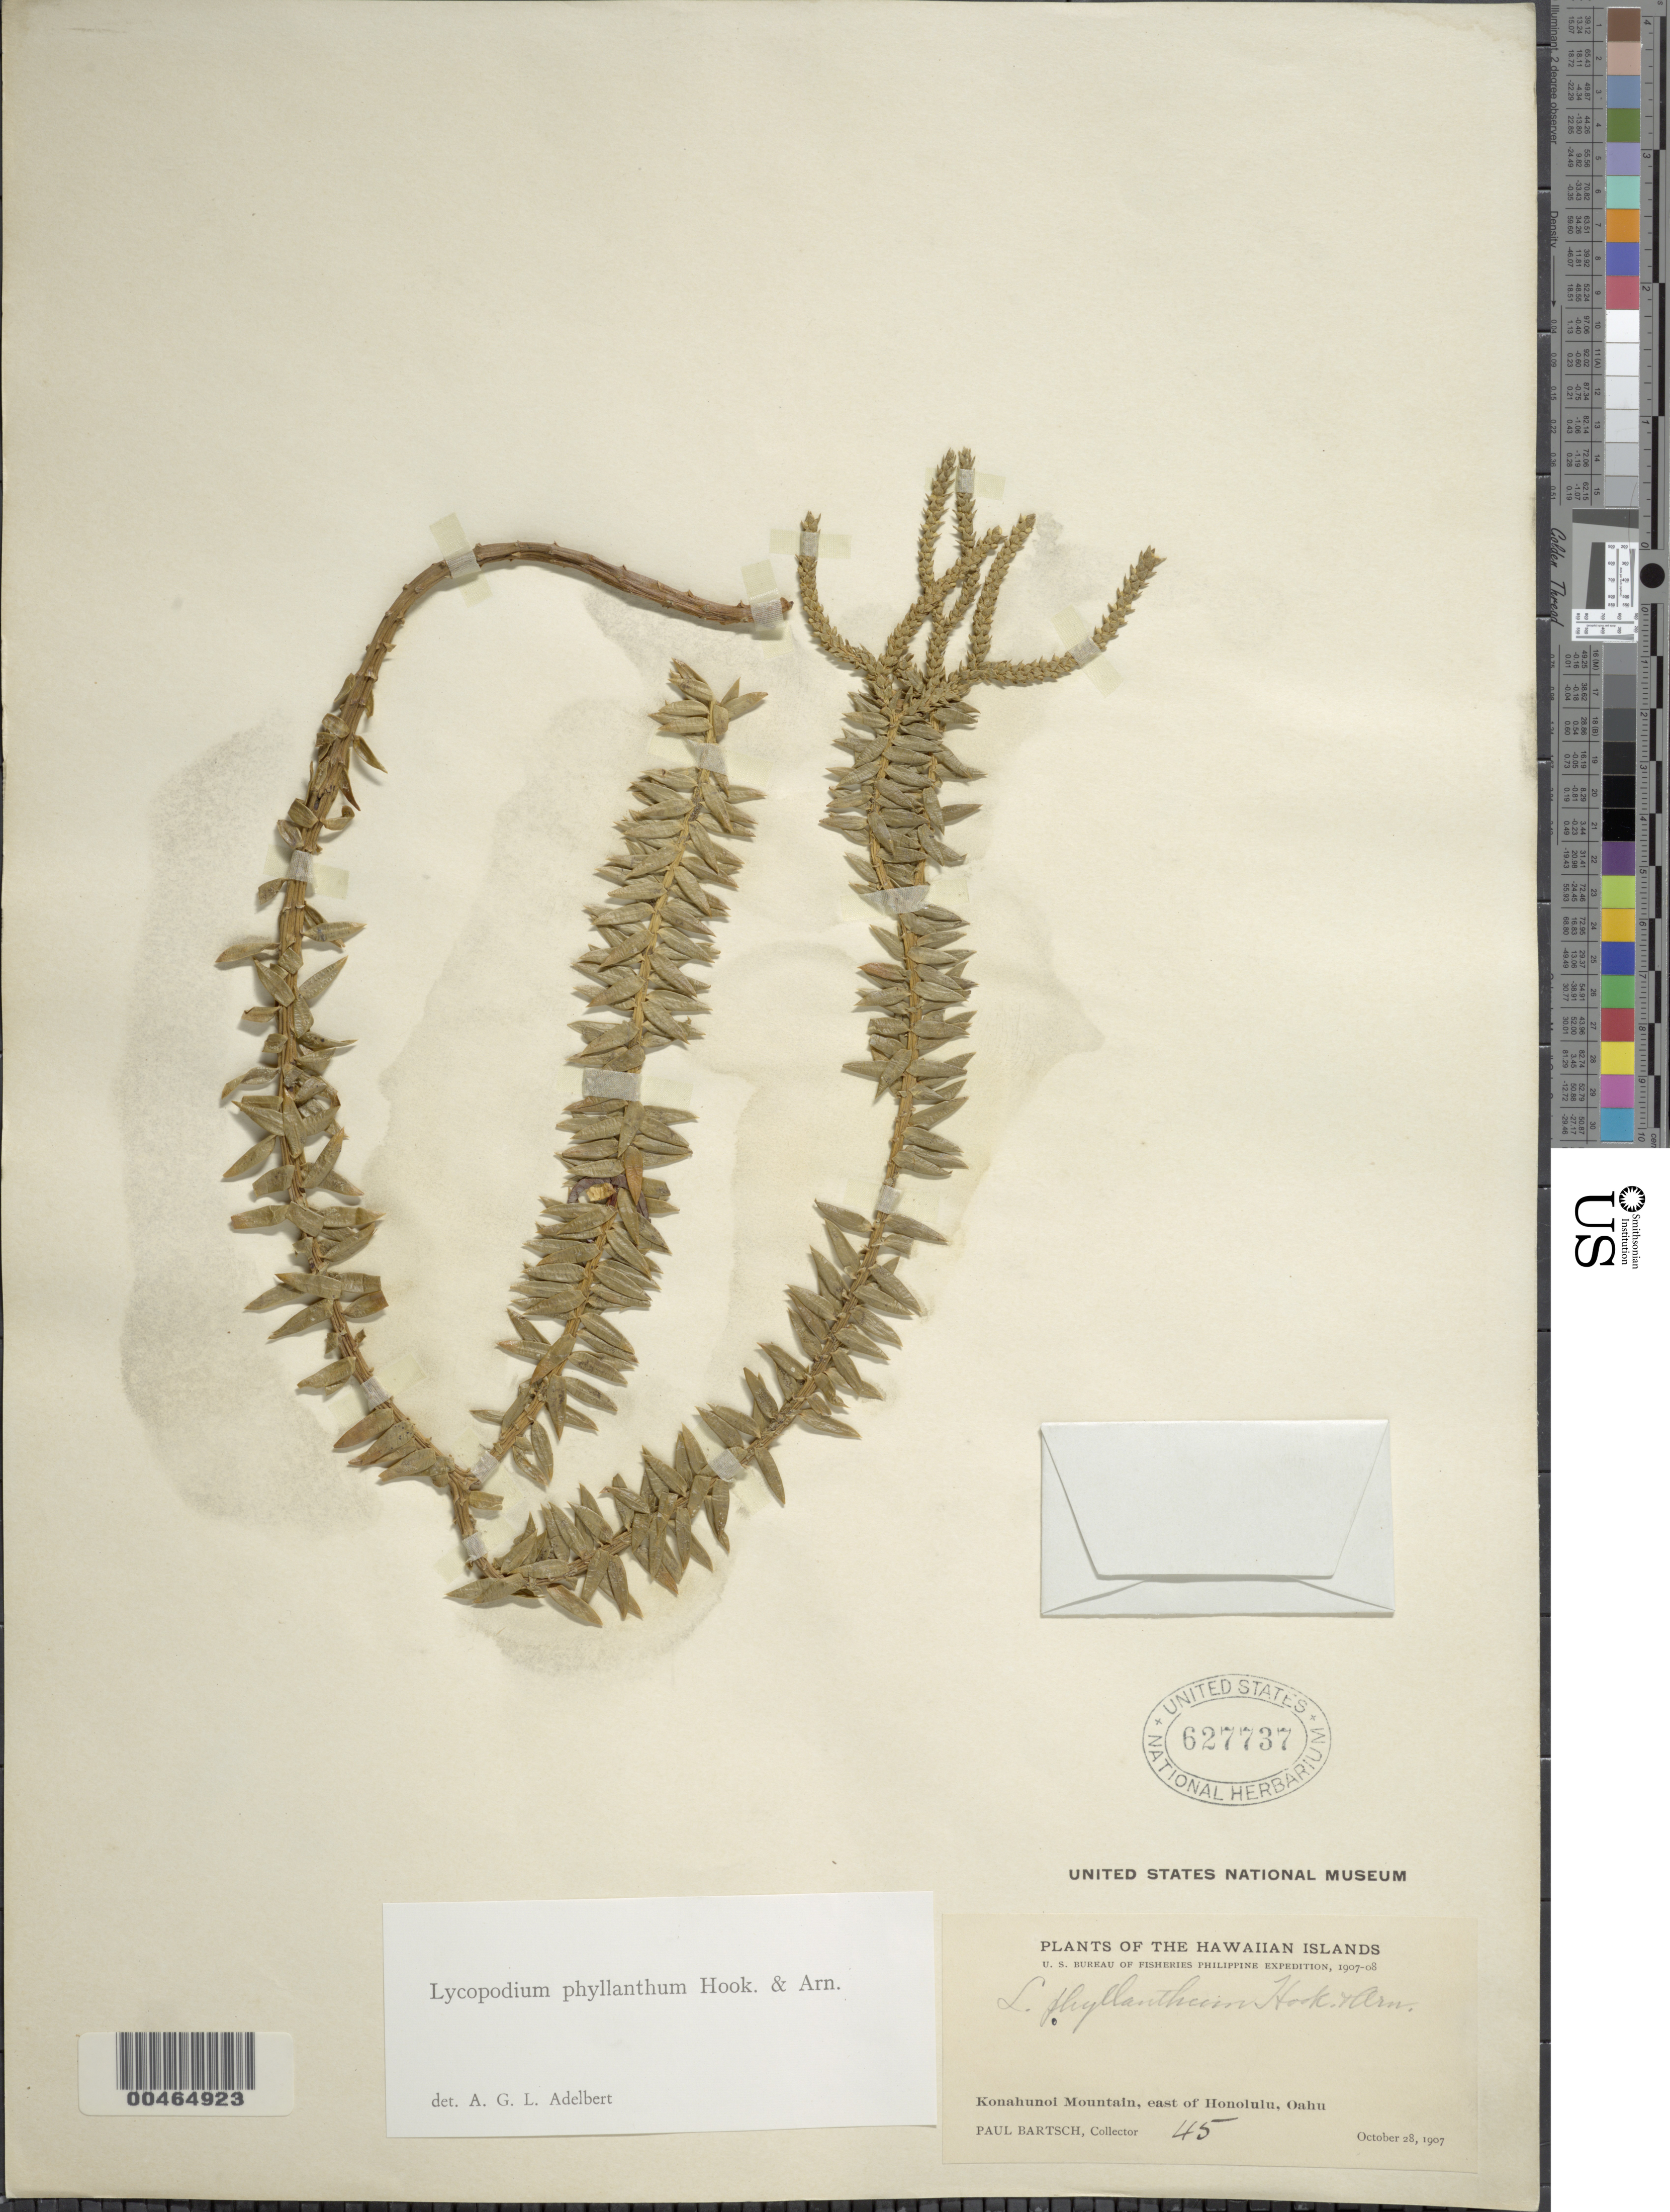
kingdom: Plantae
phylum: Tracheophyta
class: Lycopodiopsida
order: Lycopodiales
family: Lycopodiaceae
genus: Phlegmariurus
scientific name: Phlegmariurus phyllanthus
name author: (Hook. & Arn.) R.D. Dixit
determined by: Field, A. R.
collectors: P. Bartsch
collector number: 45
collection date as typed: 28 Oct 1907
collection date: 1907-10-28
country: United States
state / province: Hawaii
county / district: Honolulu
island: Oahu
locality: Konahunoi Mountain, E of Honolulu, Oahu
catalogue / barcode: US 627737